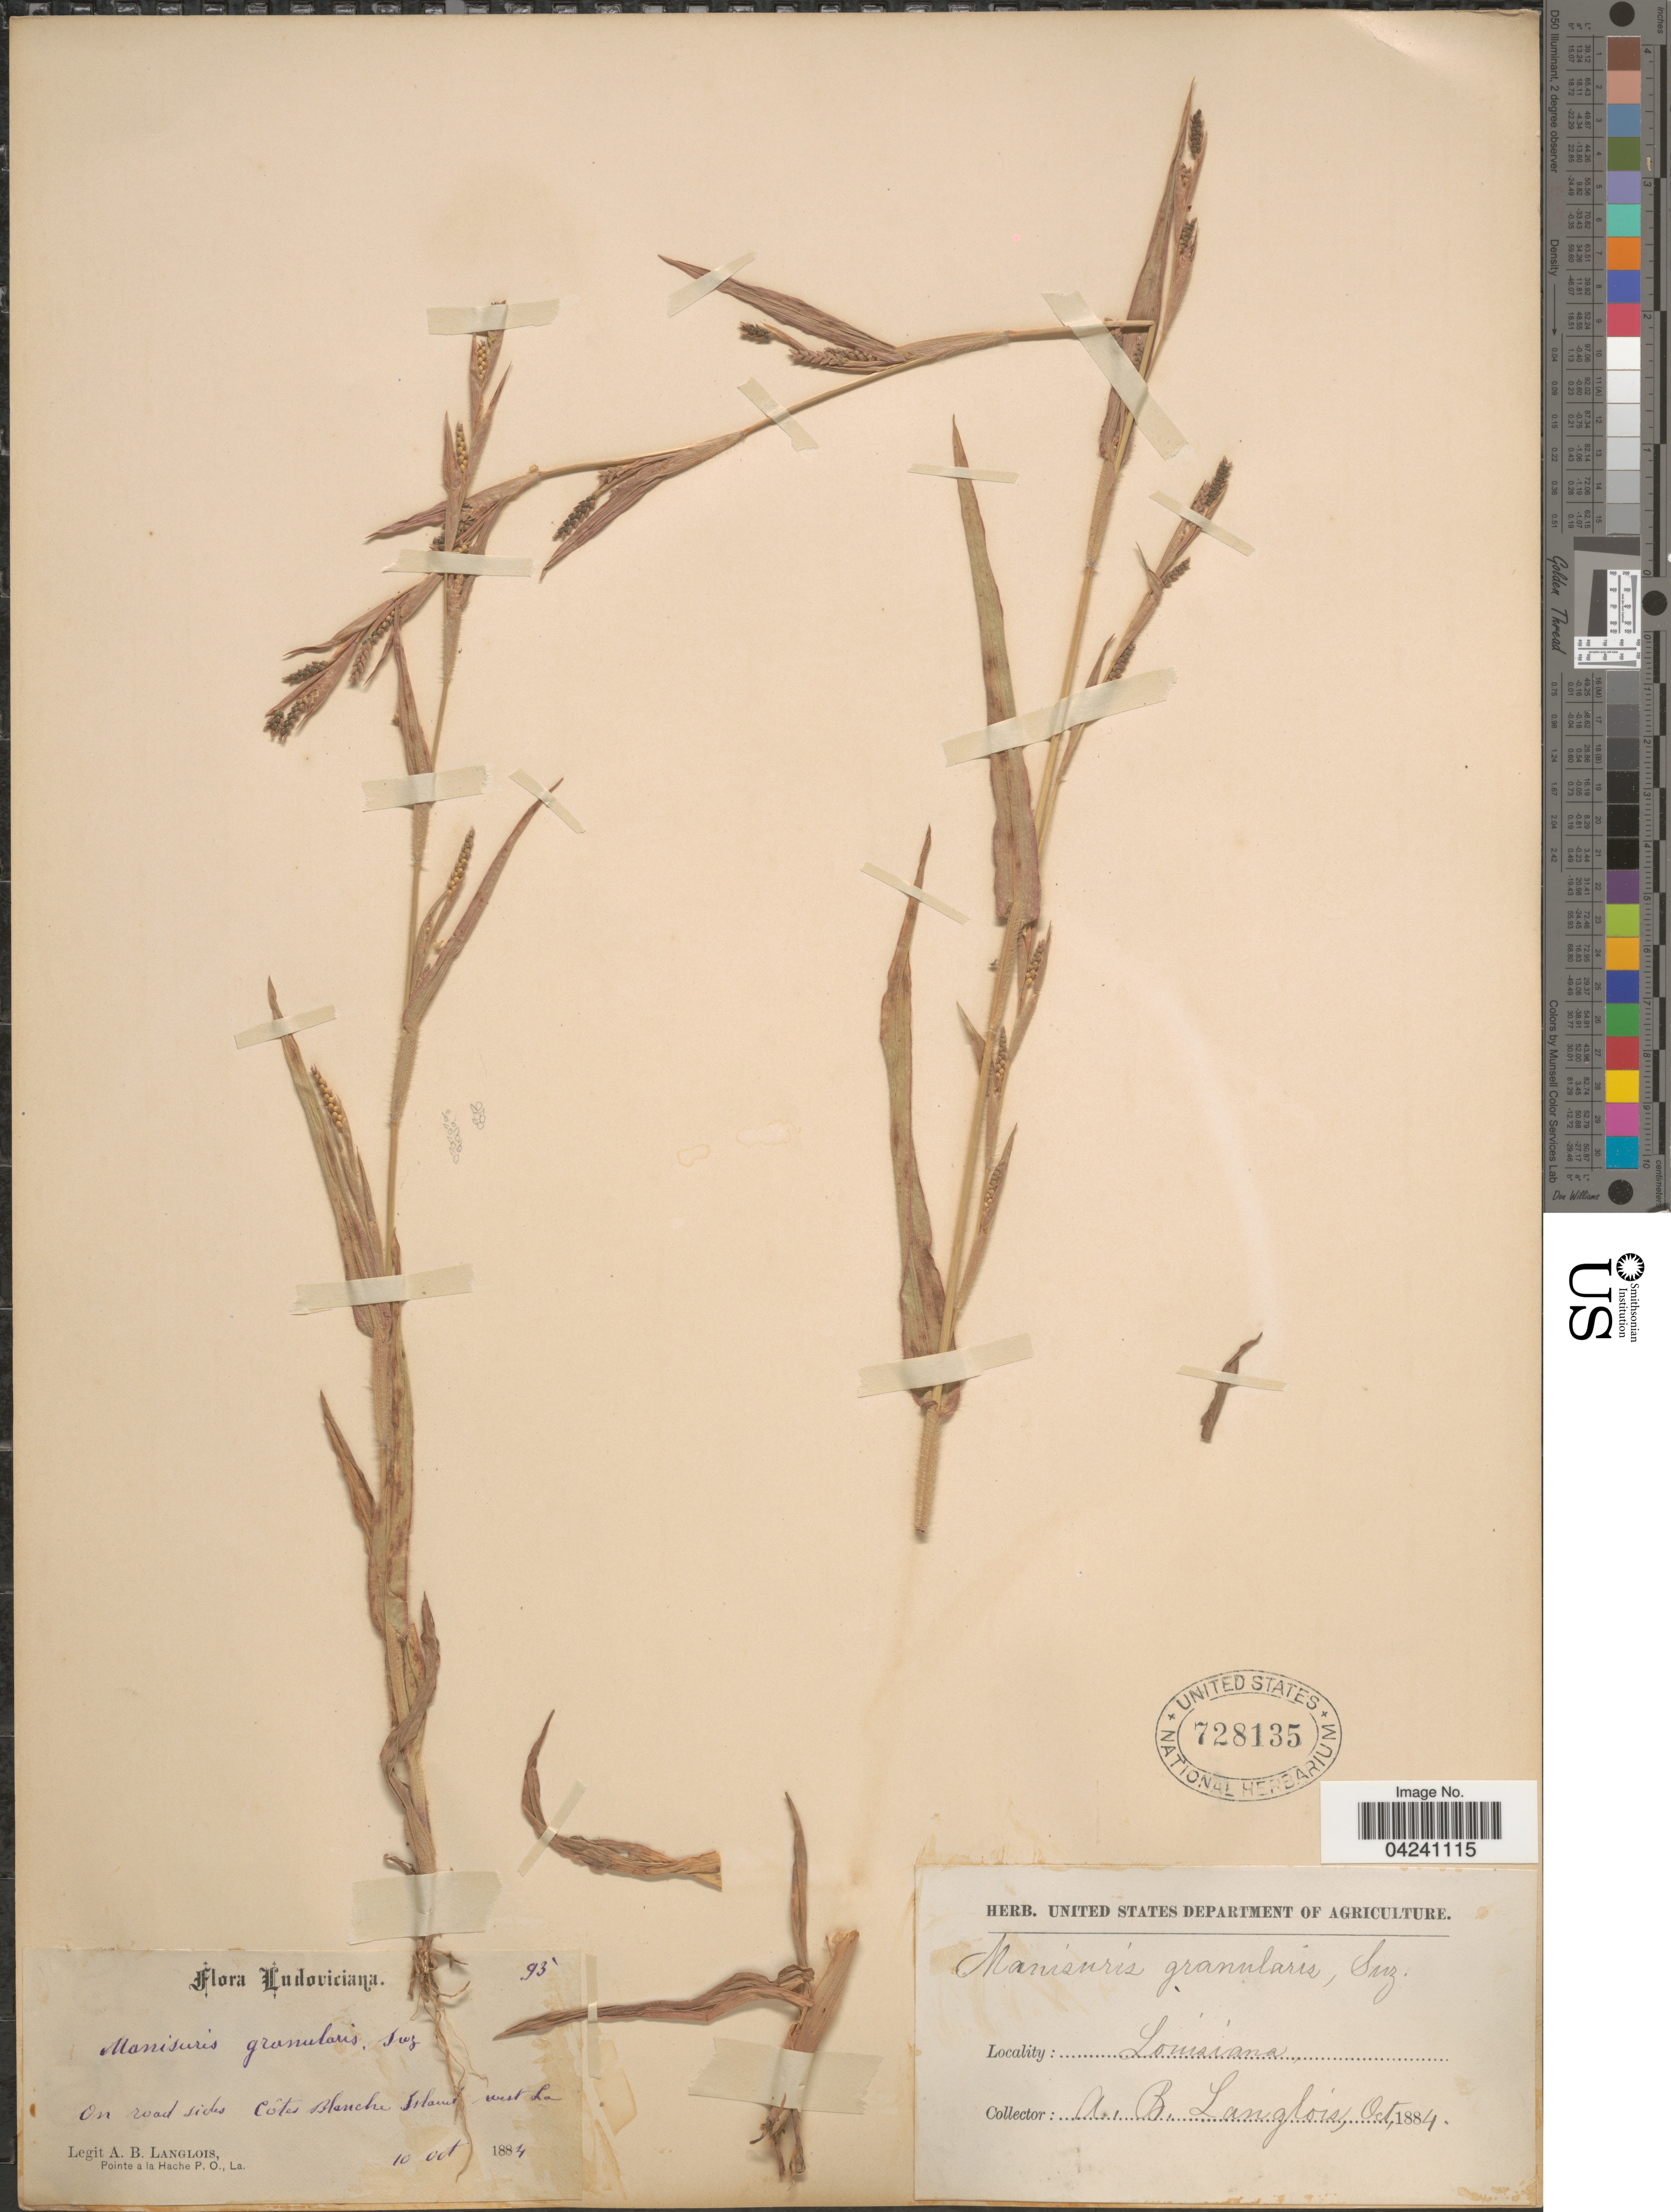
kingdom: Plantae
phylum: Tracheophyta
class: Liliopsida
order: Poales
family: Poaceae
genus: Hackelochloa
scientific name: Hackelochloa granularis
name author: (L.) Kuntze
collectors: A. Langlois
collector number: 95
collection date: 1884-10-10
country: United States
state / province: Louisiana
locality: Ludoviciana. On road sides Côtes Blanche Island west La.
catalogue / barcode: US 728135